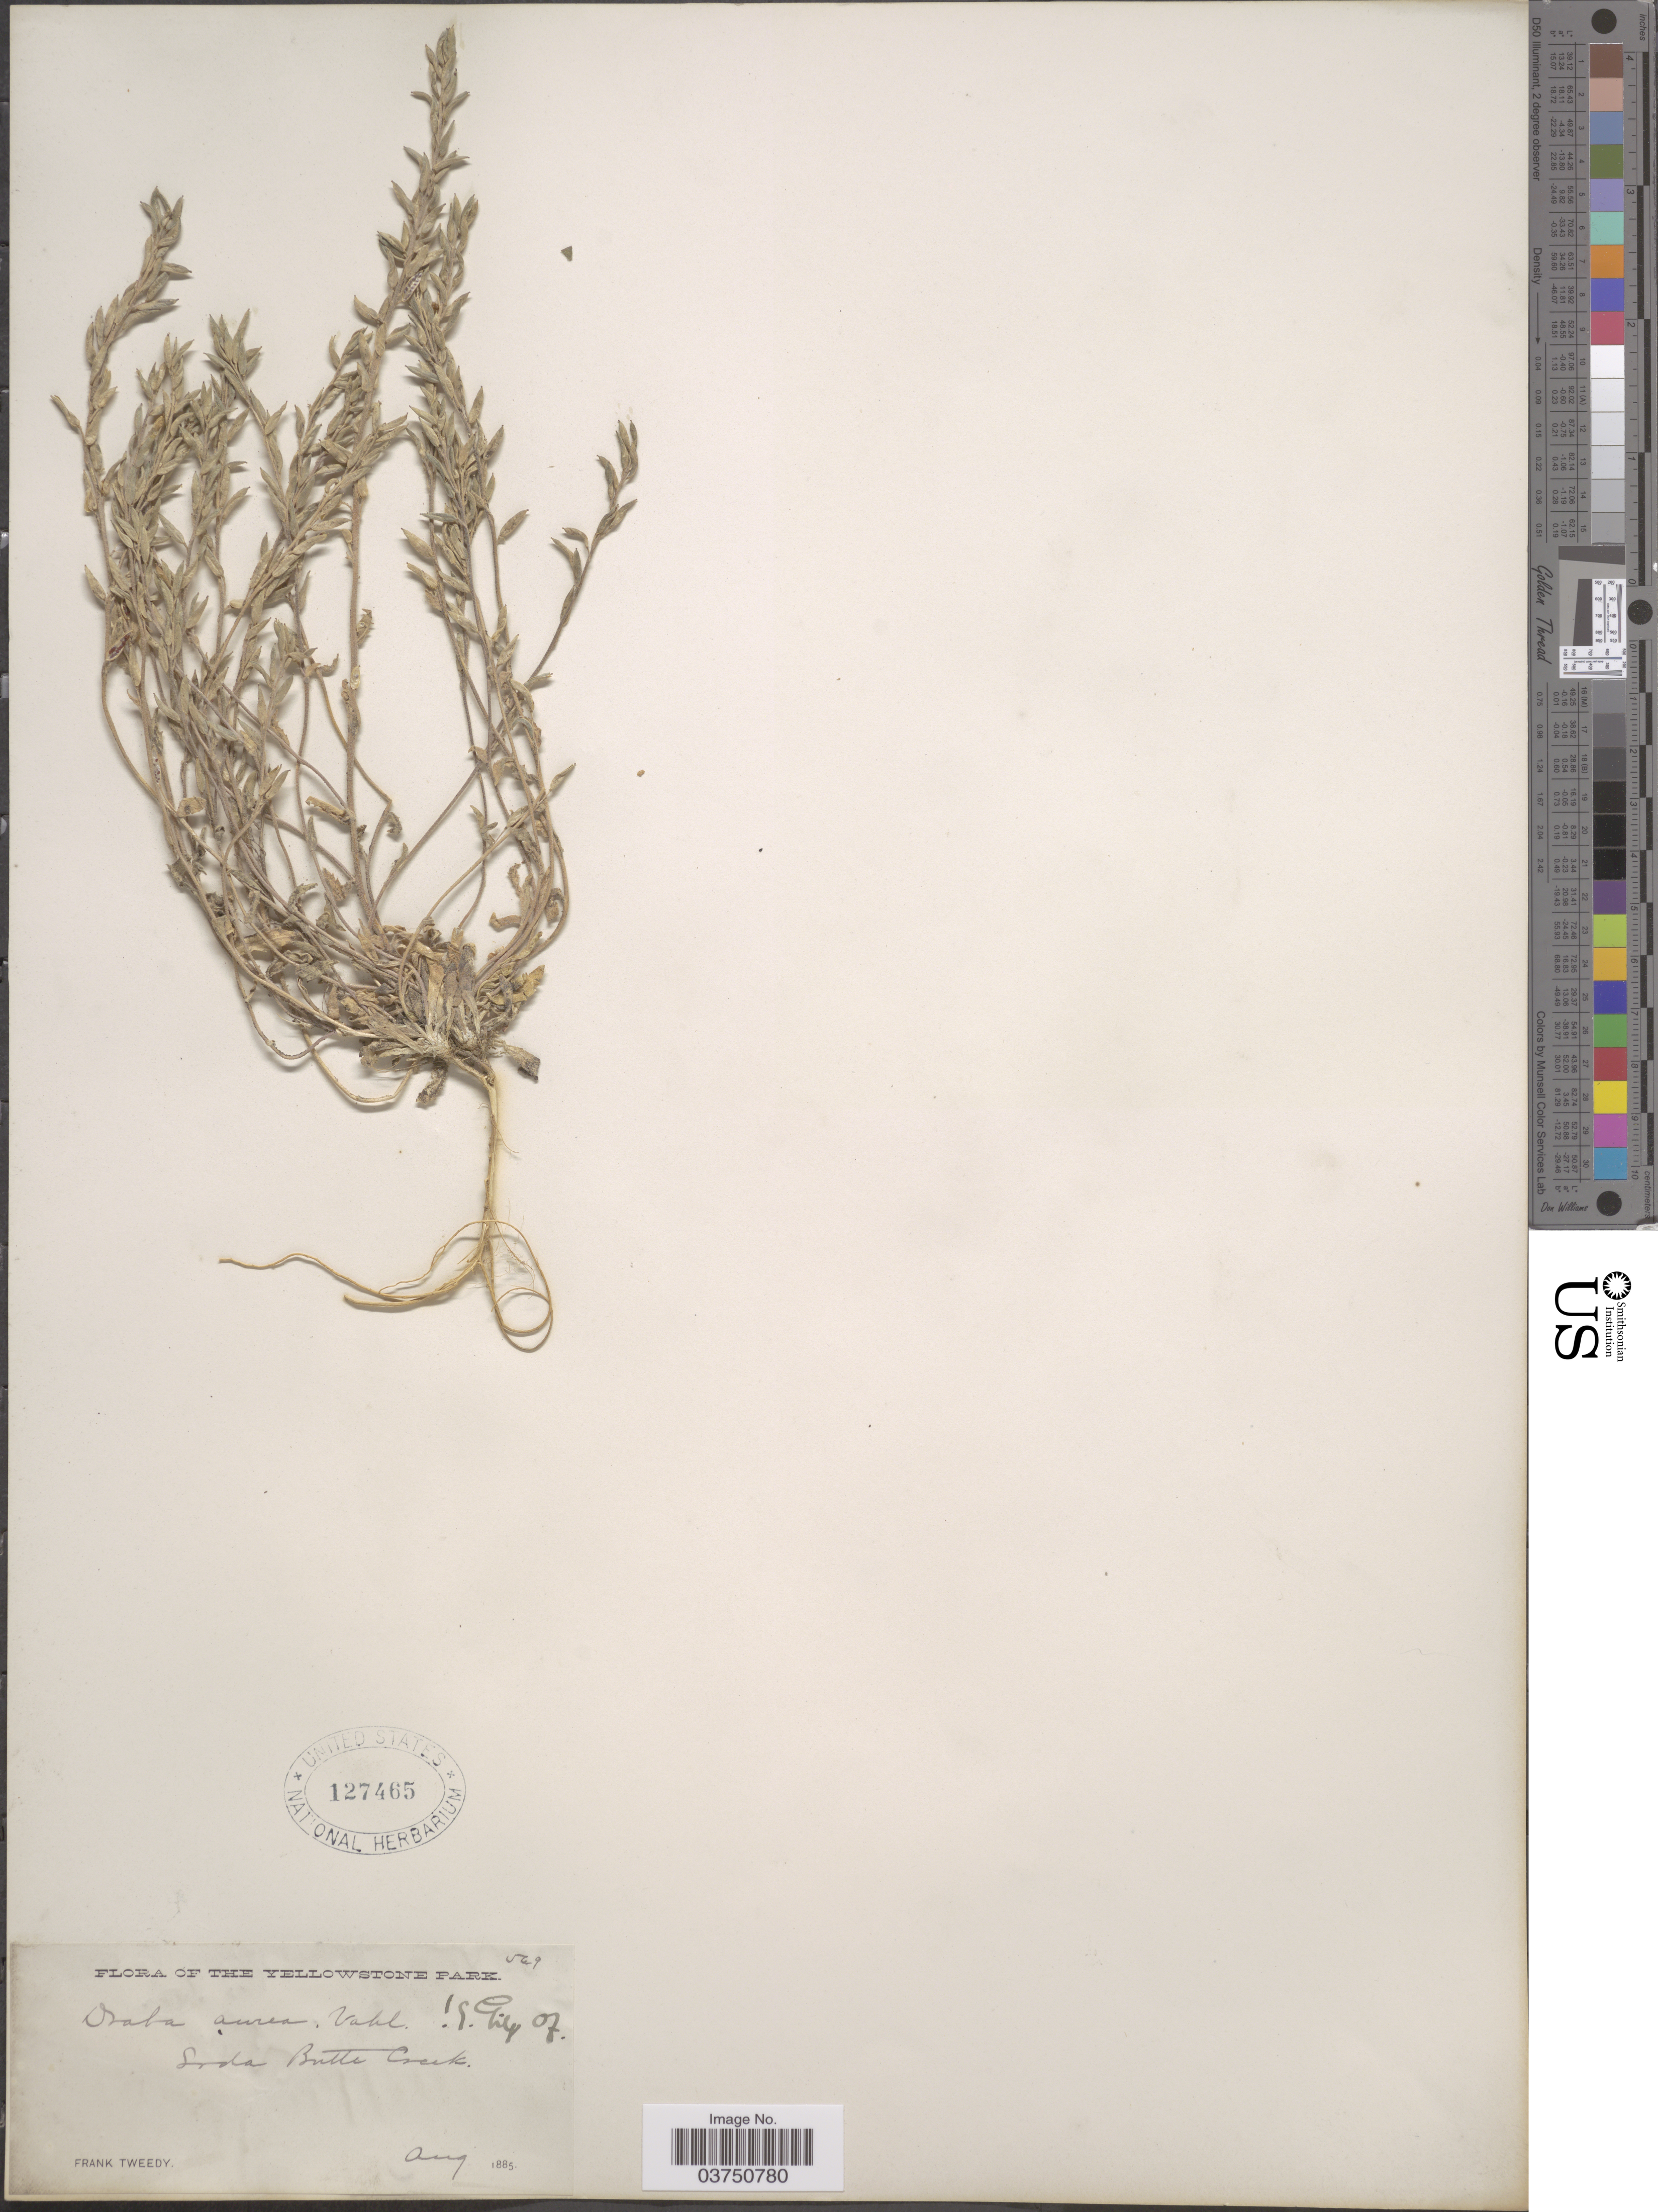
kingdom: Plantae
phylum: Tracheophyta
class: Magnoliopsida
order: Brassicales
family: Brassicaceae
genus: Draba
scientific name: Draba aurea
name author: Vahl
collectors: F. Tweedy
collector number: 549?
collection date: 1885-08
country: United States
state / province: Wyoming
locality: The Yellowstone Park. Soda Butte Creek.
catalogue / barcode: US 127465